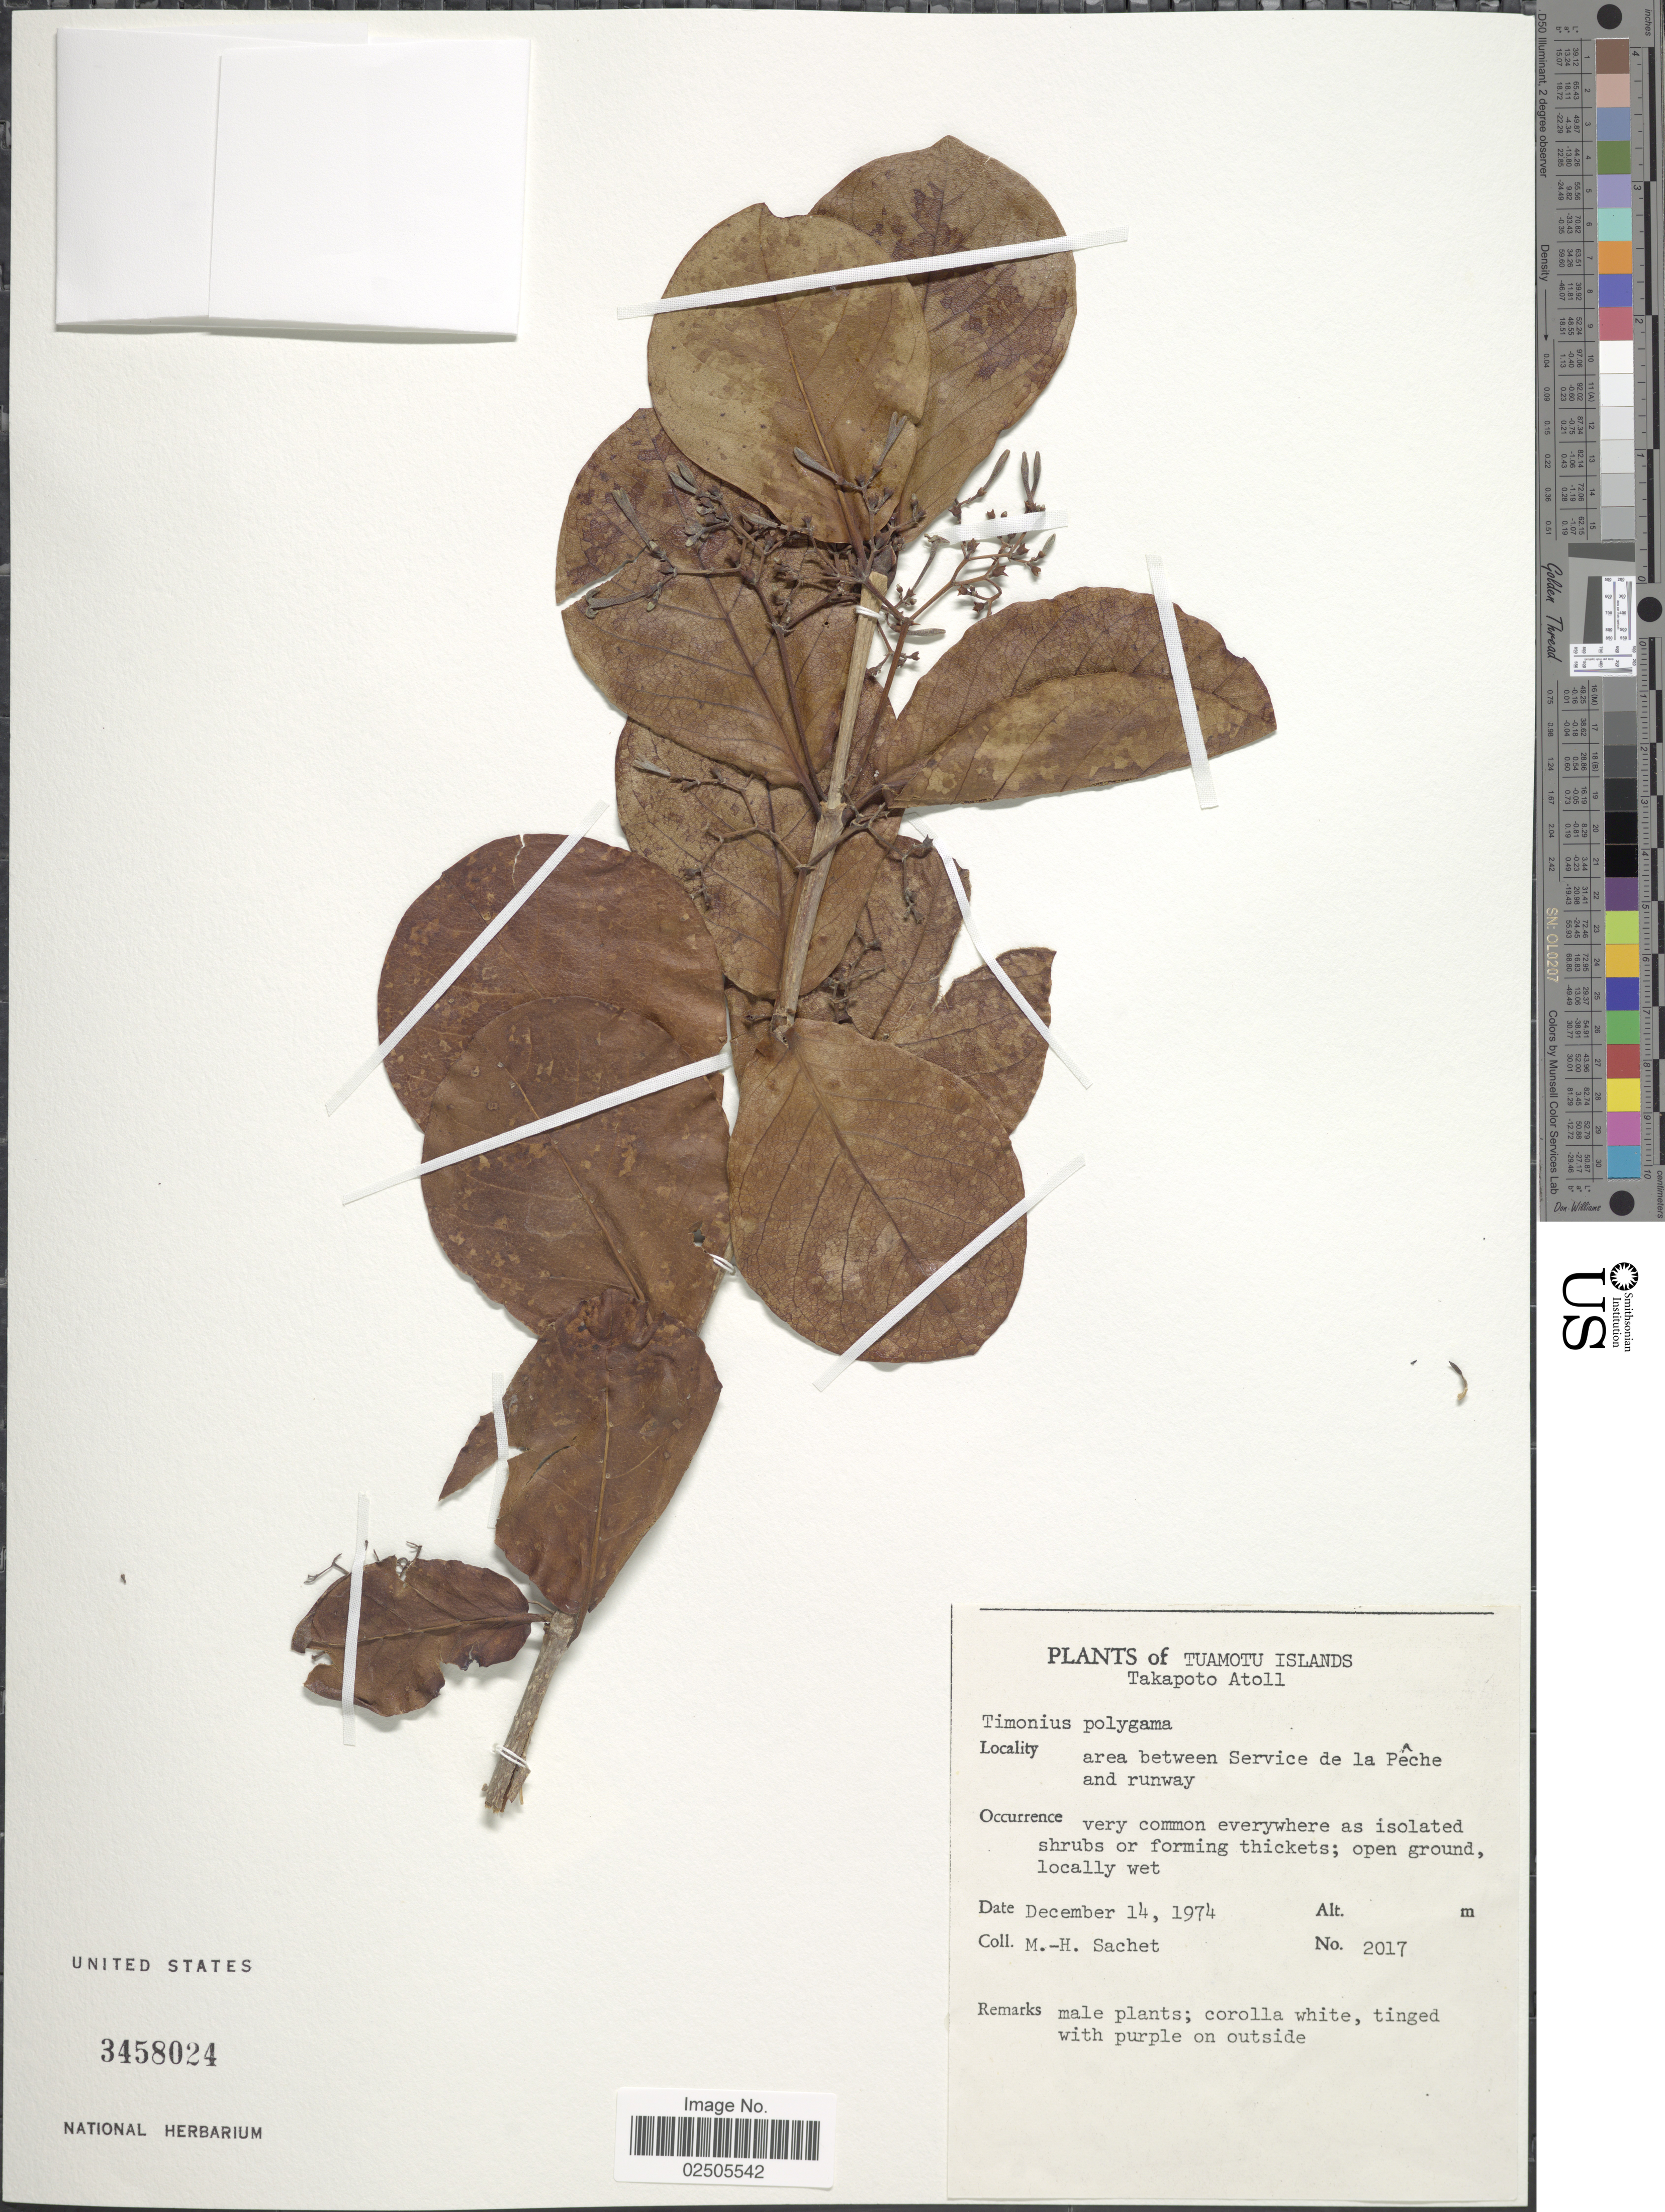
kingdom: Plantae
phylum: Tracheophyta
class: Magnoliopsida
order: Gentianales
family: Rubiaceae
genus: Timonius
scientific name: Timonius polygamus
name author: (G. Forst.) Rob.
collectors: M.-H. Sachet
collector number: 2017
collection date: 1974-12-14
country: French Polynesia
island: Takapoto Atoll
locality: Tuamotu Islands, Takapoto Atoll, area between Service de la Peche and runway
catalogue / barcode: US 3458024